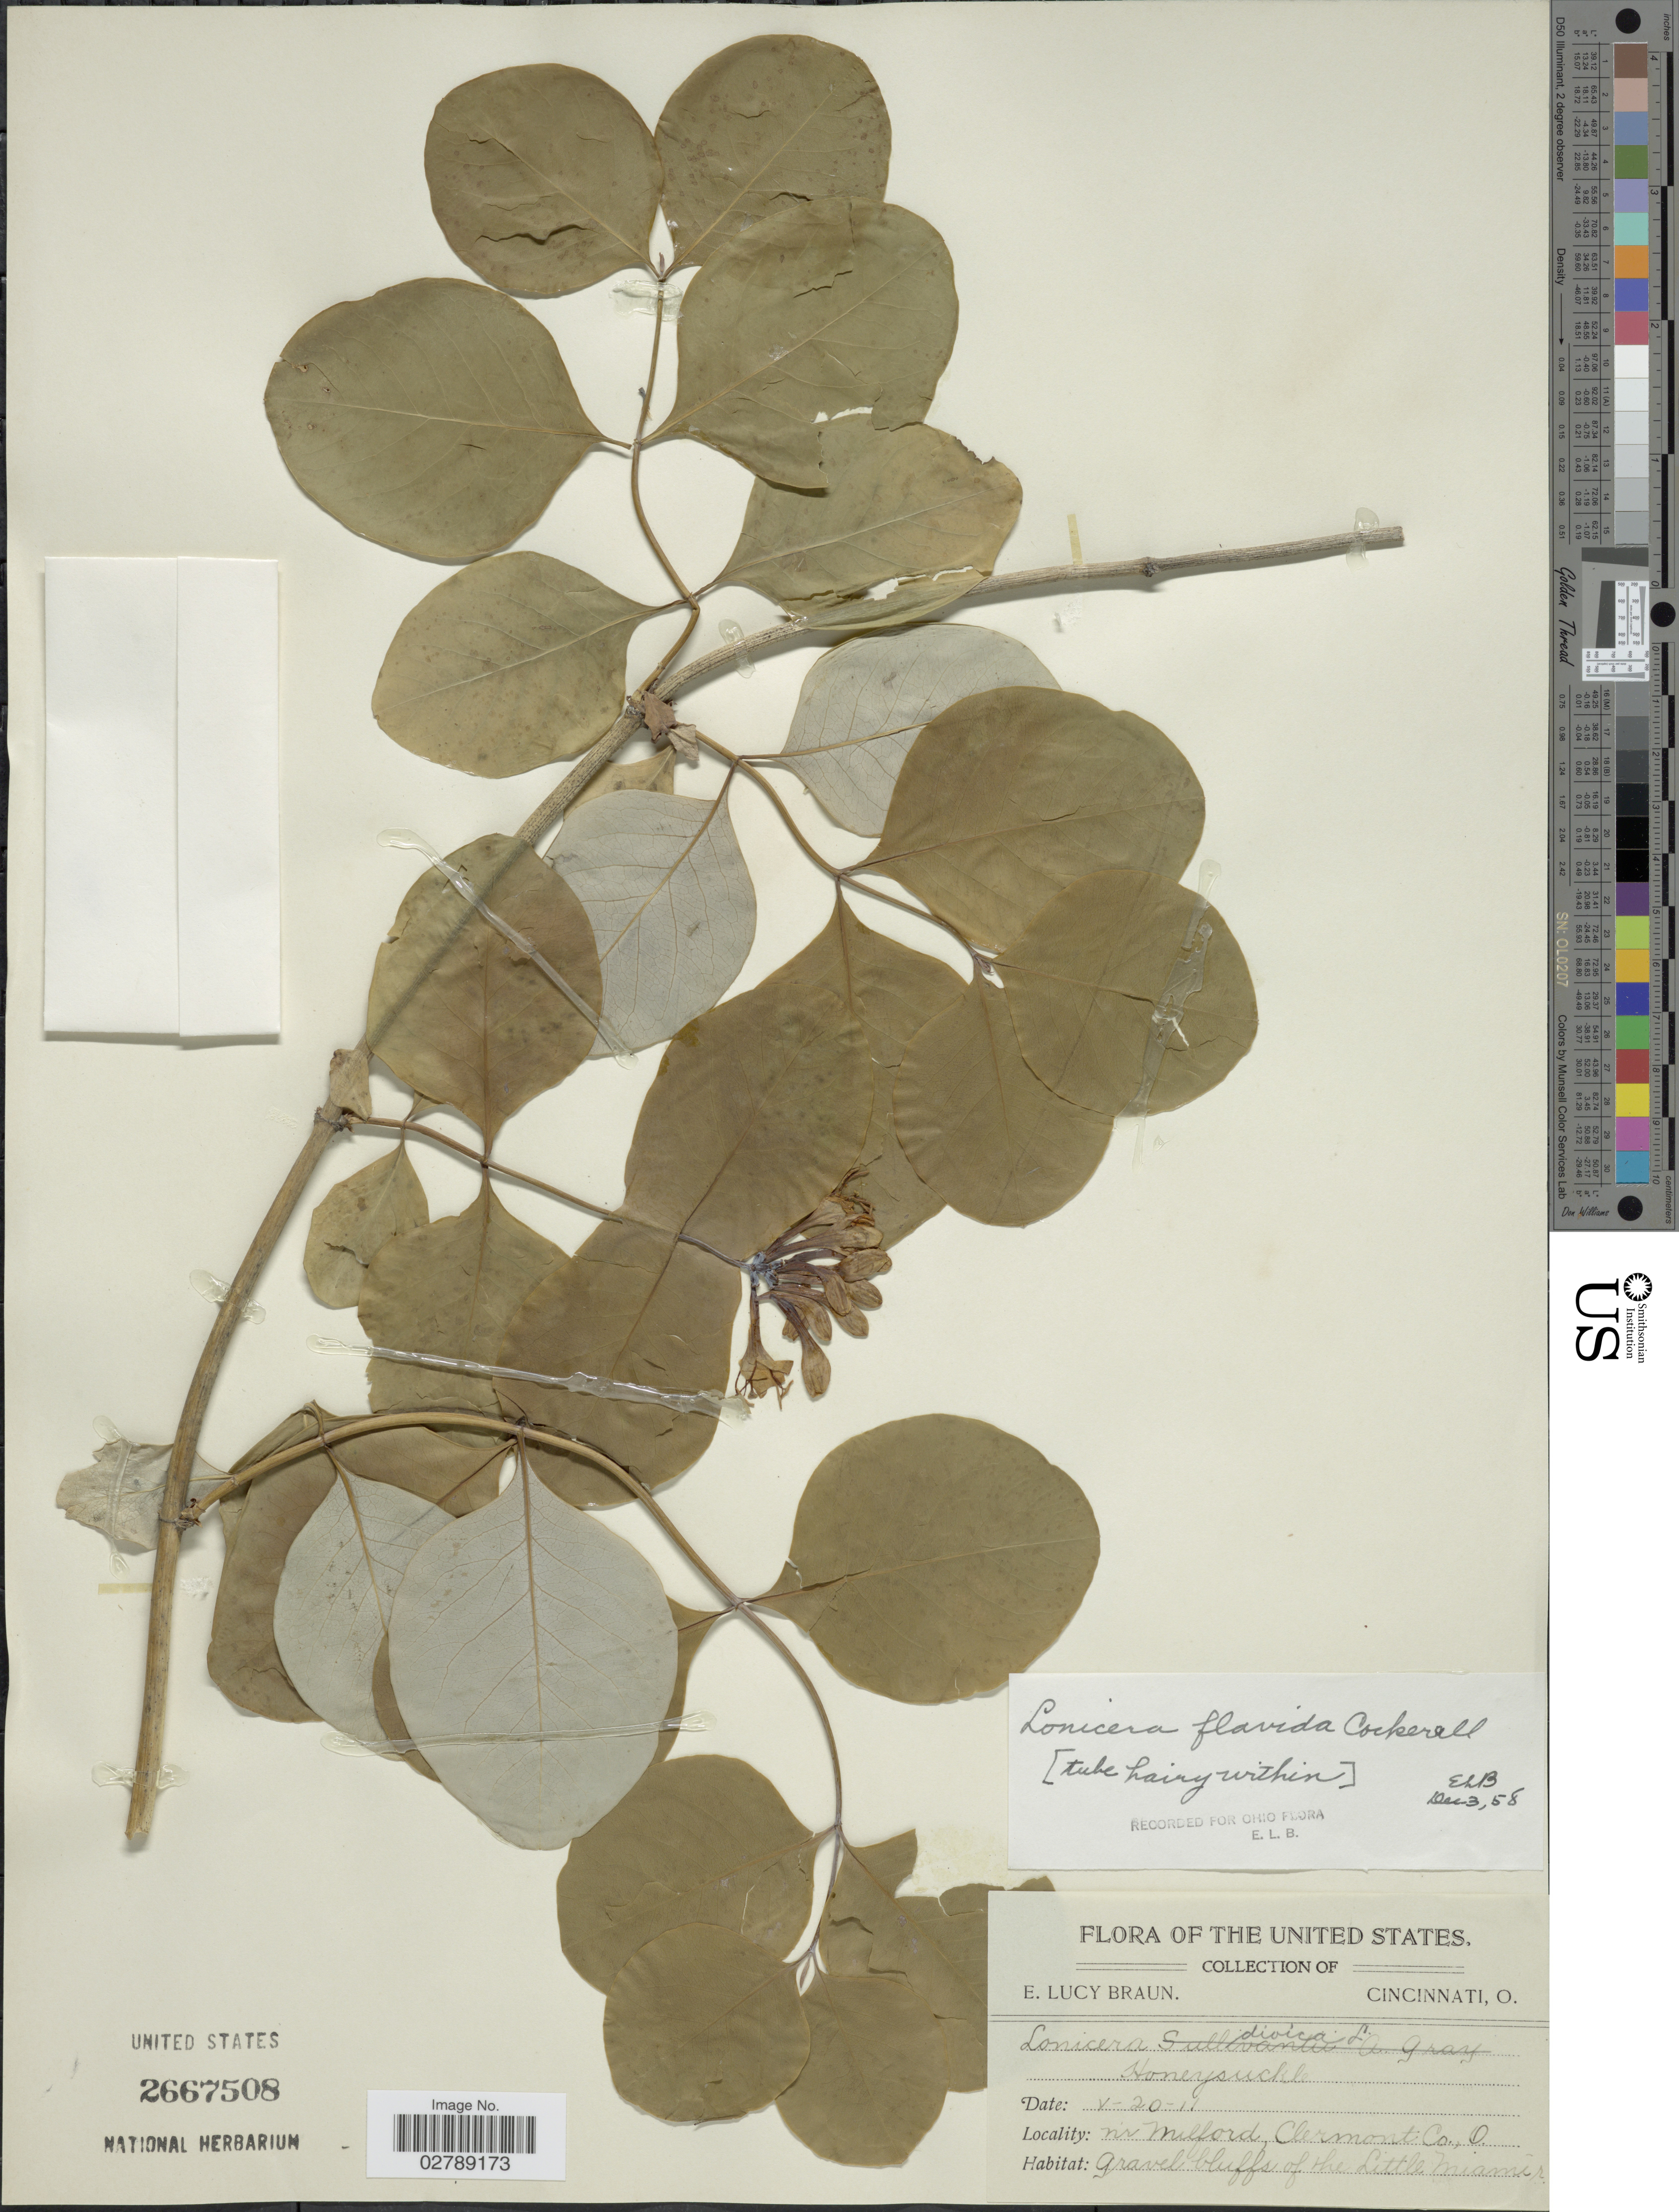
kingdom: Plantae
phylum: Tracheophyta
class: Magnoliopsida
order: Dipsacales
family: Caprifoliaceae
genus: Lonicera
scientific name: Lonicera flavida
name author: Cockerell ex Rehder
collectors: E. L. Braun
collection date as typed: Transcribed d/m/y: 20/5/11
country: United States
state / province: Ohio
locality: N'r Milford Clermont Co., O. Gravel bluffs of the Little Miami r.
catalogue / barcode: US 2667508